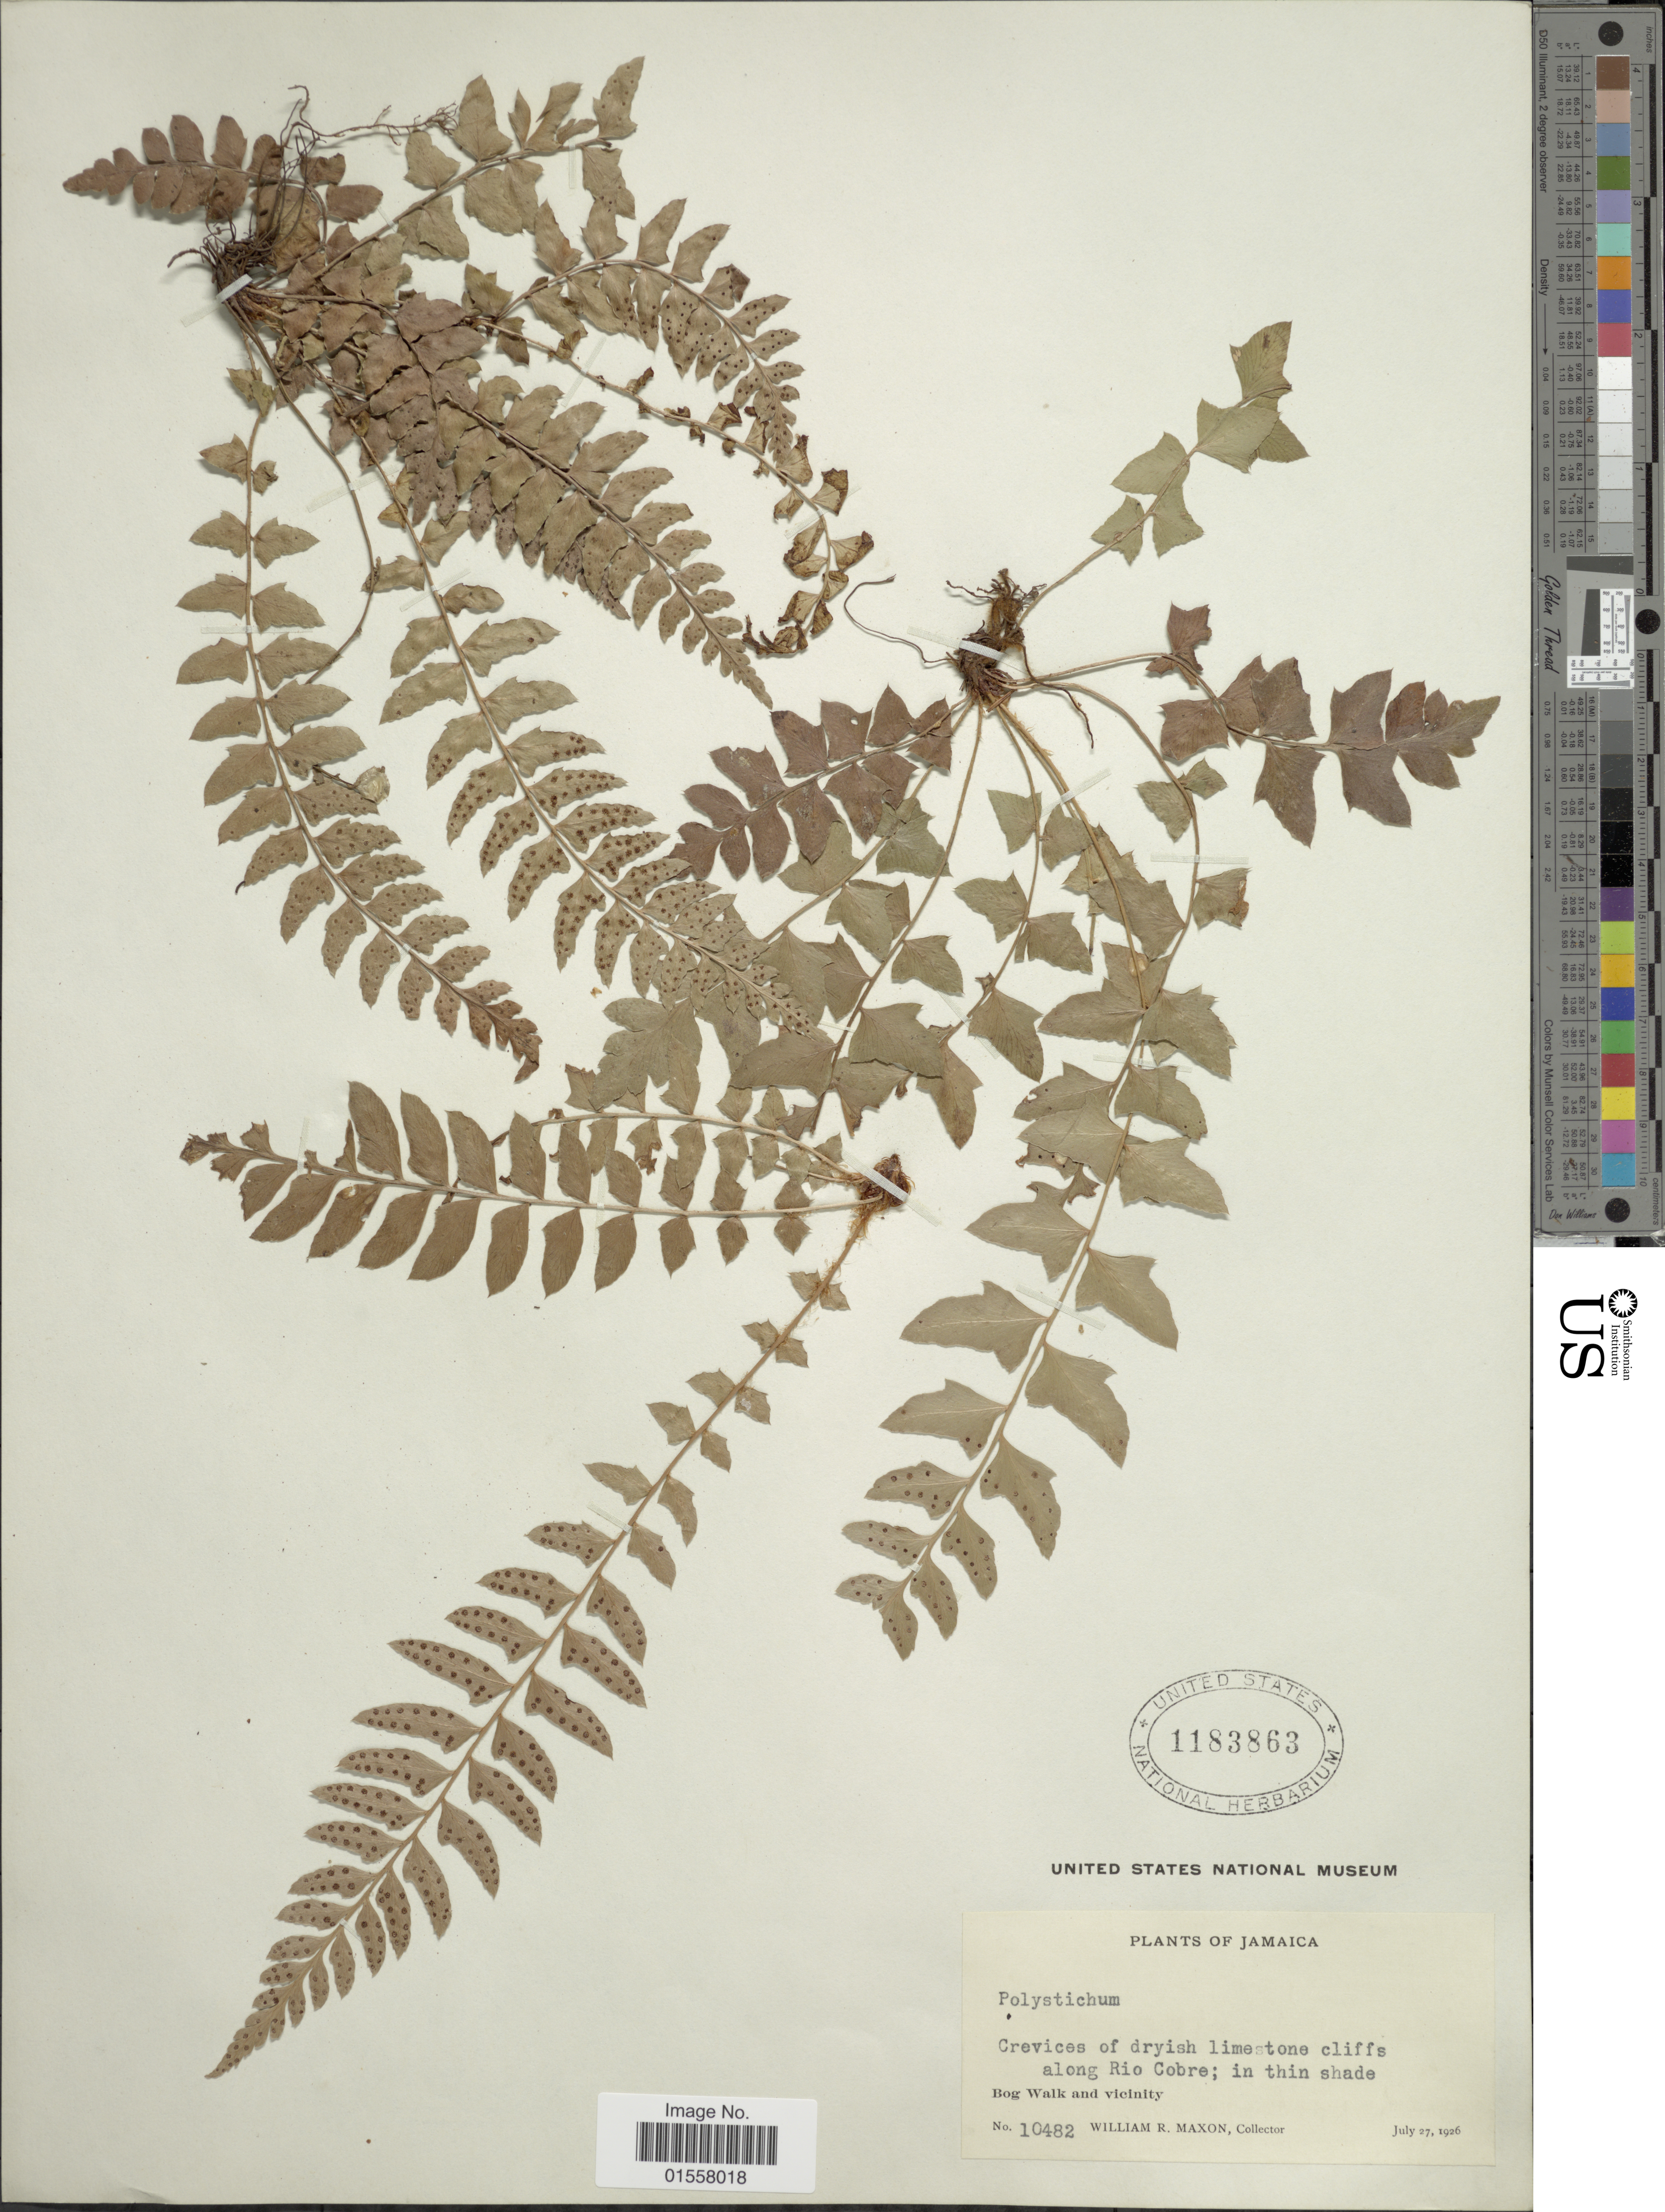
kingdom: Plantae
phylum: Tracheophyta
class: Polypodiopsida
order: Polypodiales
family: Dryopteridaceae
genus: Polystichum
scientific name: Polystichum echinatum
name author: (J.F. Gmel.) C. Chr.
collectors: W. R. Maxon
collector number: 10482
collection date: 1926-07-27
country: Jamaica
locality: Along Rio Cobre, Bog Walk and vicinity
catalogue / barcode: US 1183863